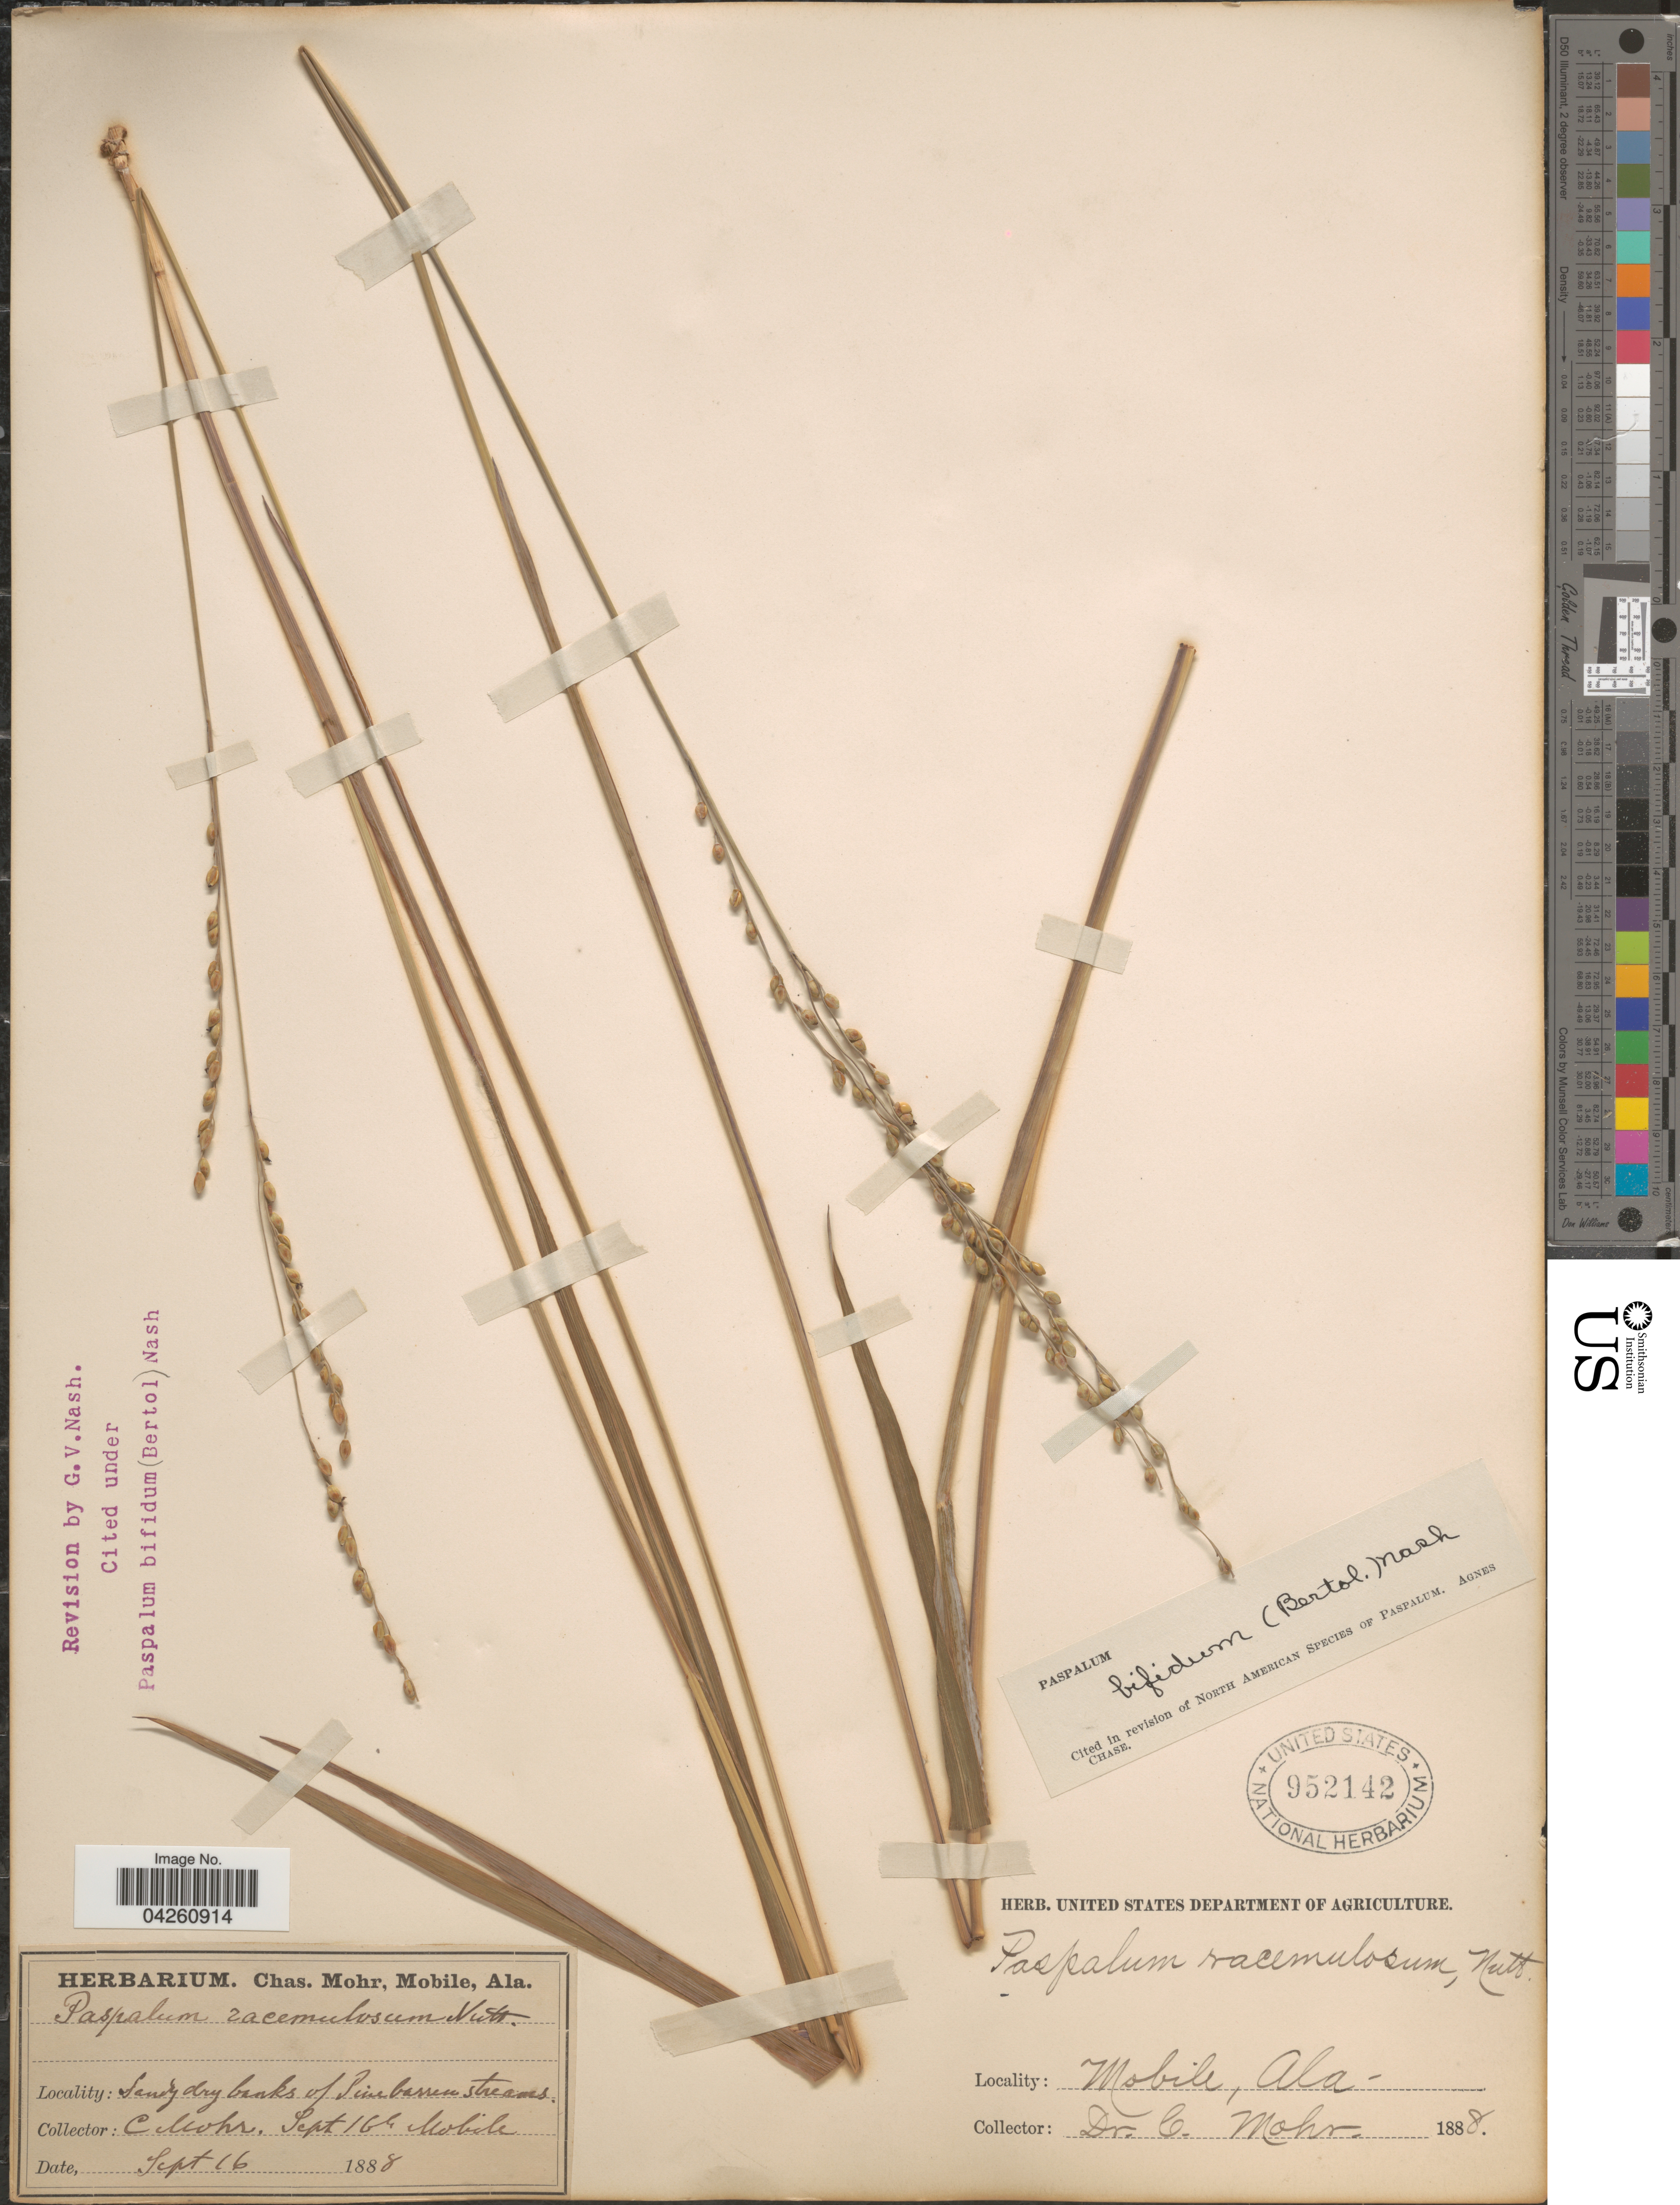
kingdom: Plantae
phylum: Tracheophyta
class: Liliopsida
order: Poales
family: Poaceae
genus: Paspalum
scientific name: Paspalum bifidum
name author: (Bertol.) Nash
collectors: Mohr, C. T. (herbarium)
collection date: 1888-09-16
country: United States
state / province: Alabama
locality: Sandy dry banks of Pine barren streams. Mobile.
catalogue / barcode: US 952142